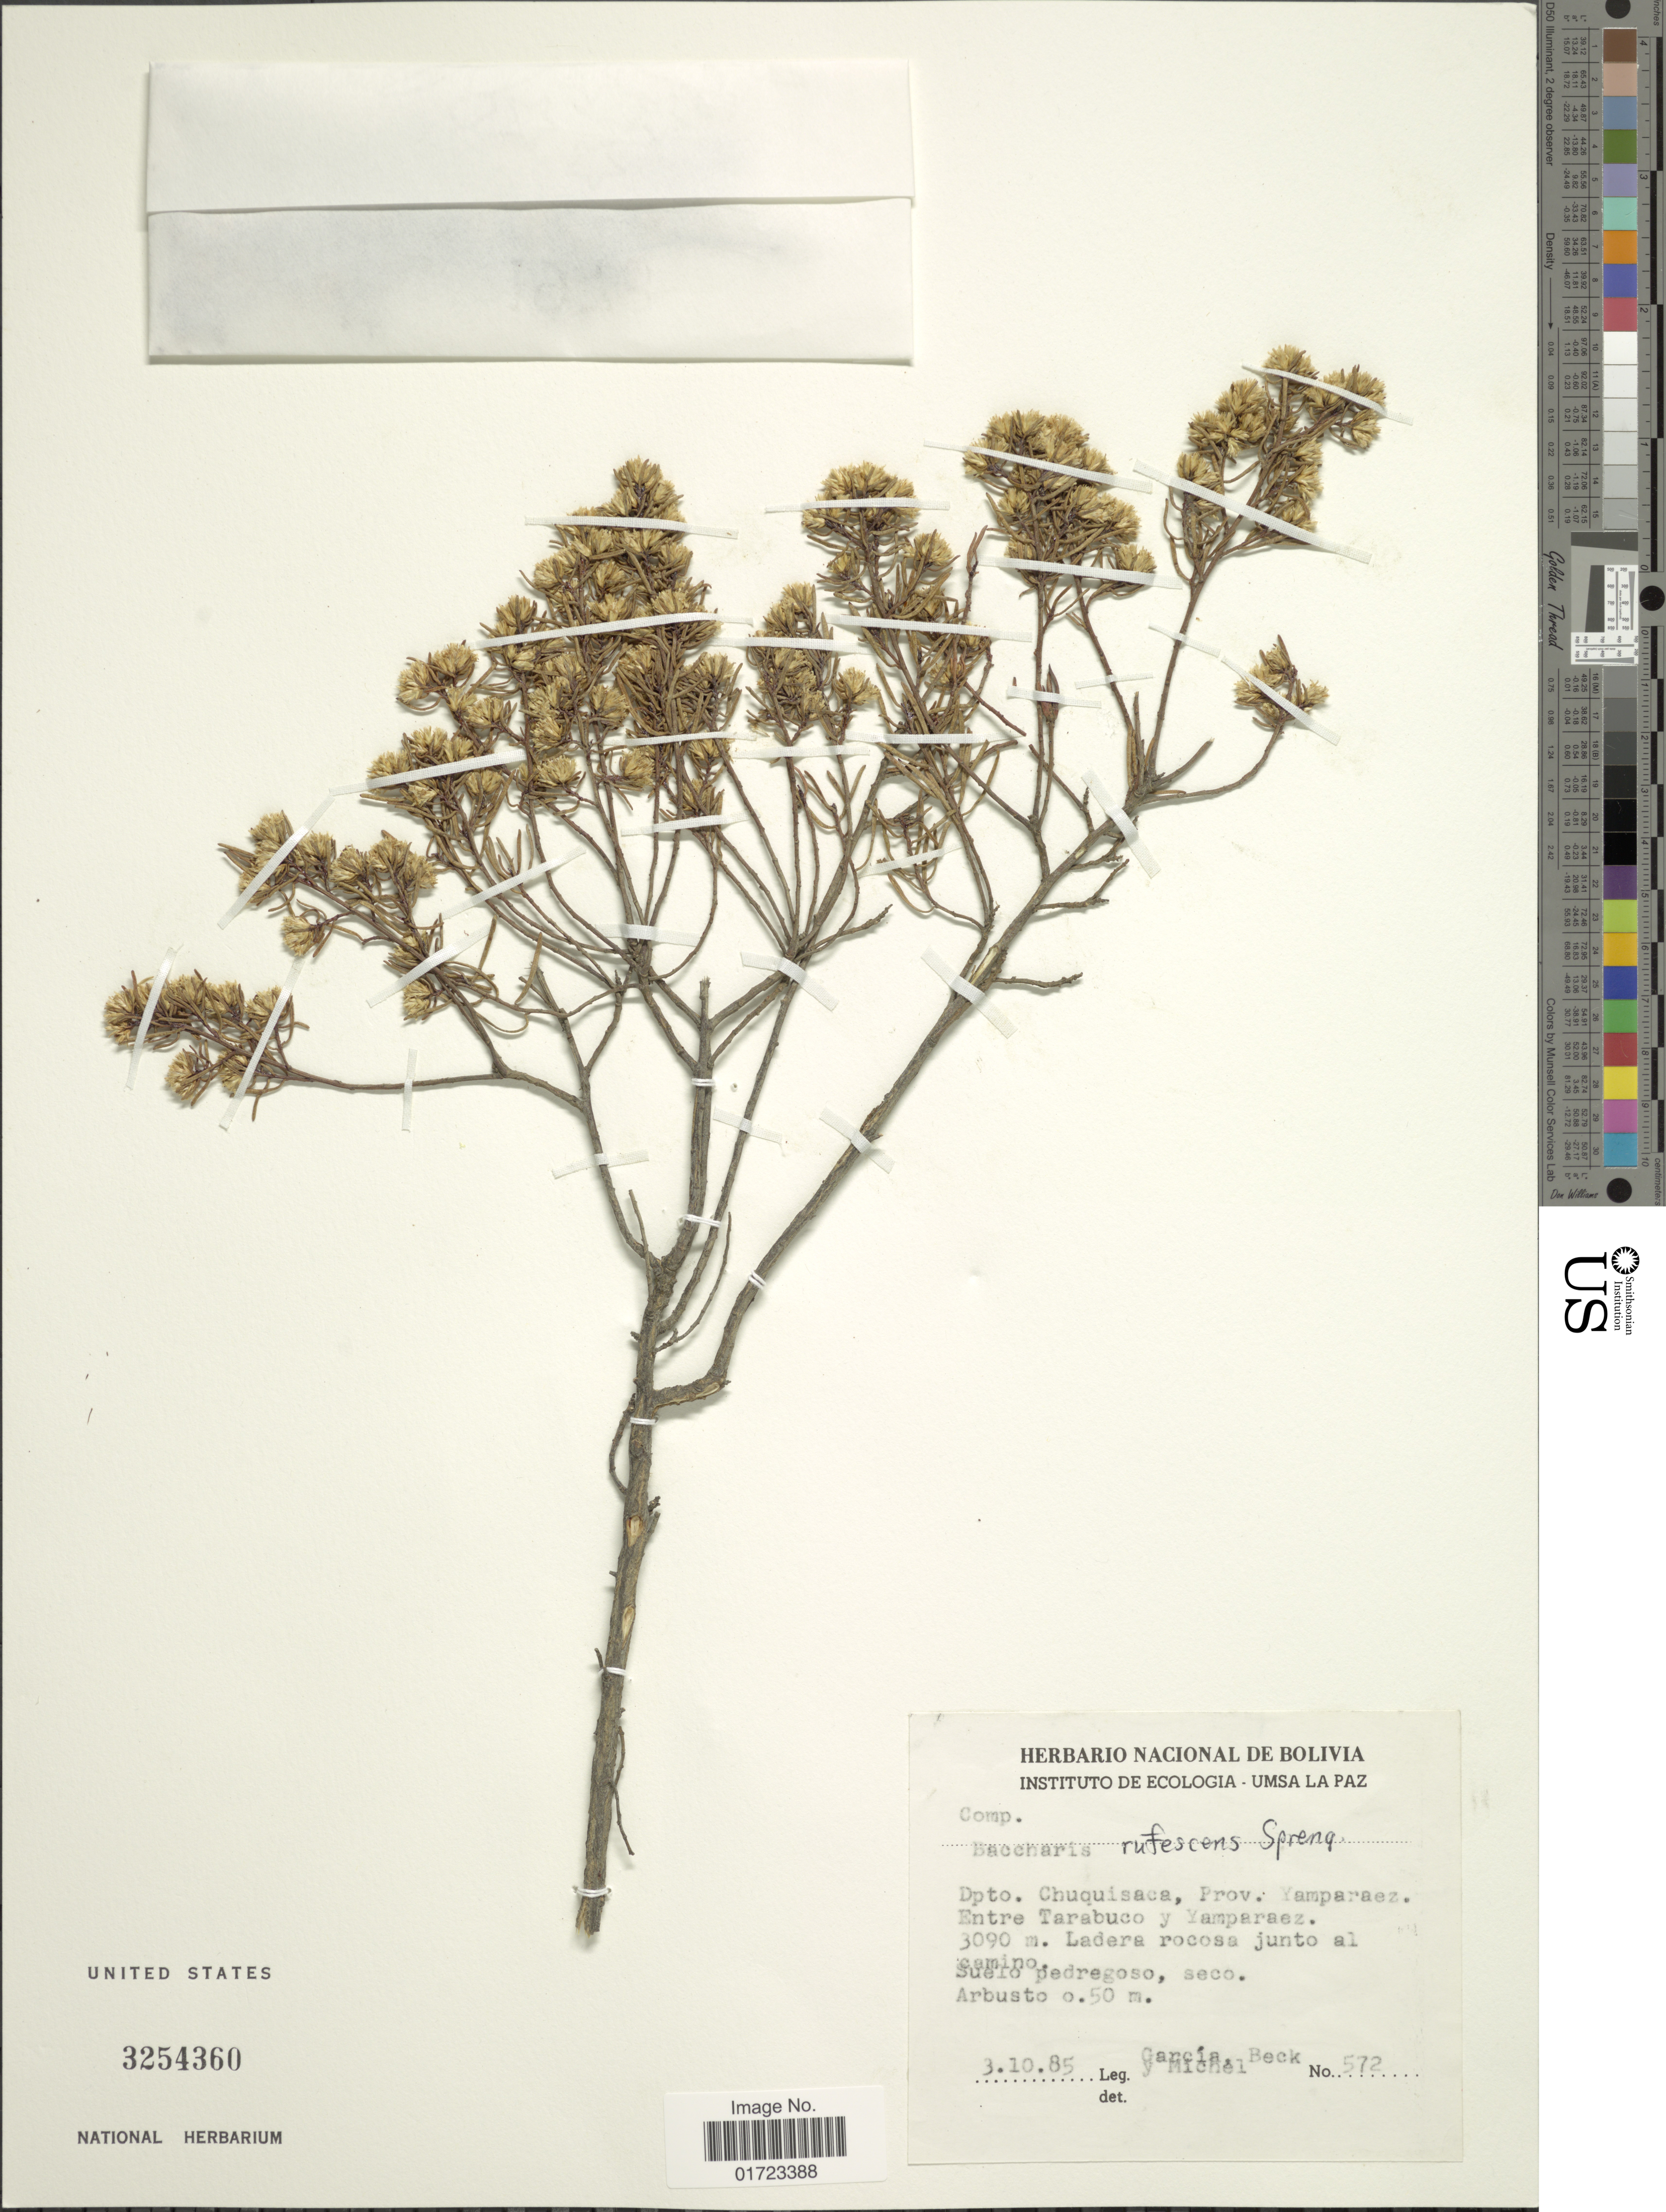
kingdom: Plantae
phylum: Tracheophyta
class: Magnoliopsida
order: Asterales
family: Asteraceae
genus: Baccharis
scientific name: Baccharis rufescens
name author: Spreng.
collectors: H. Garcia, -- Beck & -. Michel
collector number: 572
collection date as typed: Transcribed d/m/y: 3/10/85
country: Bolivia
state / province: Chuquisaca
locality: Dpto. Chuquisaca, Prov, Yamparaez. Entr e Tarabuco y Yamparaez.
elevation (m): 3090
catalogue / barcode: US 3254360